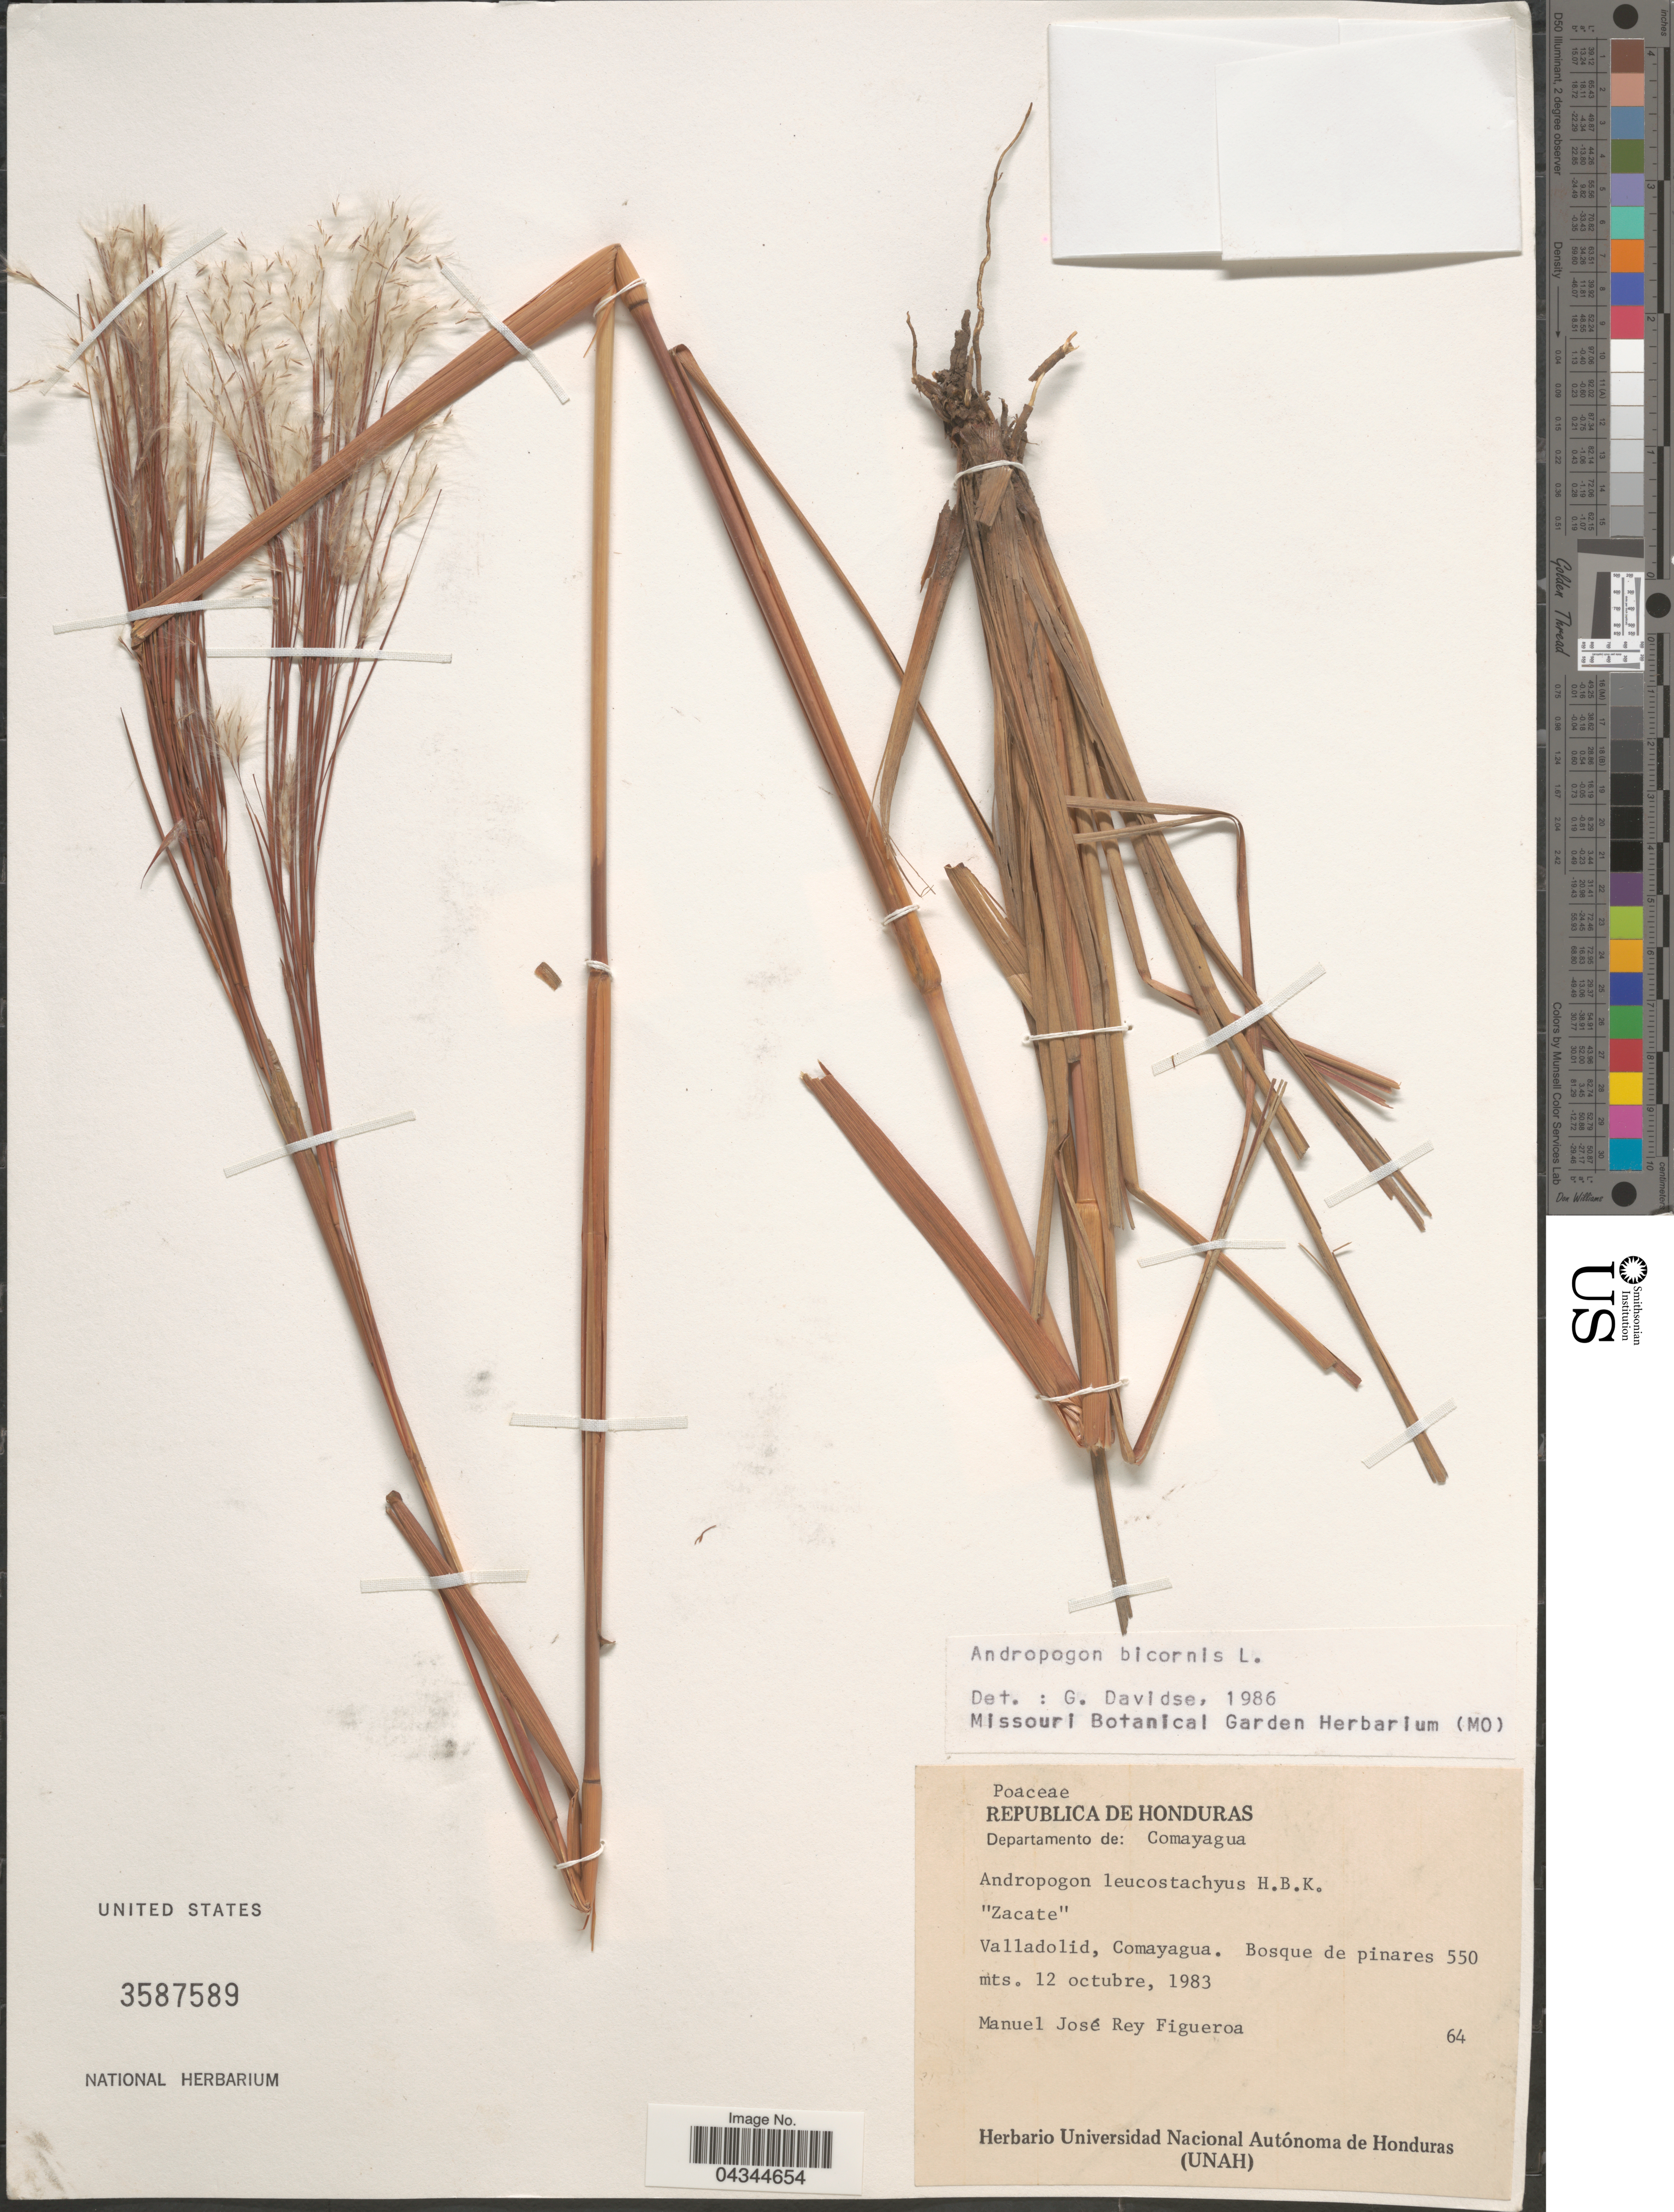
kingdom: Plantae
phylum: Tracheophyta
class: Liliopsida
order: Poales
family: Poaceae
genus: Andropogon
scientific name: Andropogon bicornis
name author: L.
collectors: M. Figueroa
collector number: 64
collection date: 1983-10-12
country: Honduras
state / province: Comayagua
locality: Republica de Honduras. Departamento de: Comayagua. Valladolid, Comayagua.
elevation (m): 550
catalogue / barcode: US 3587589